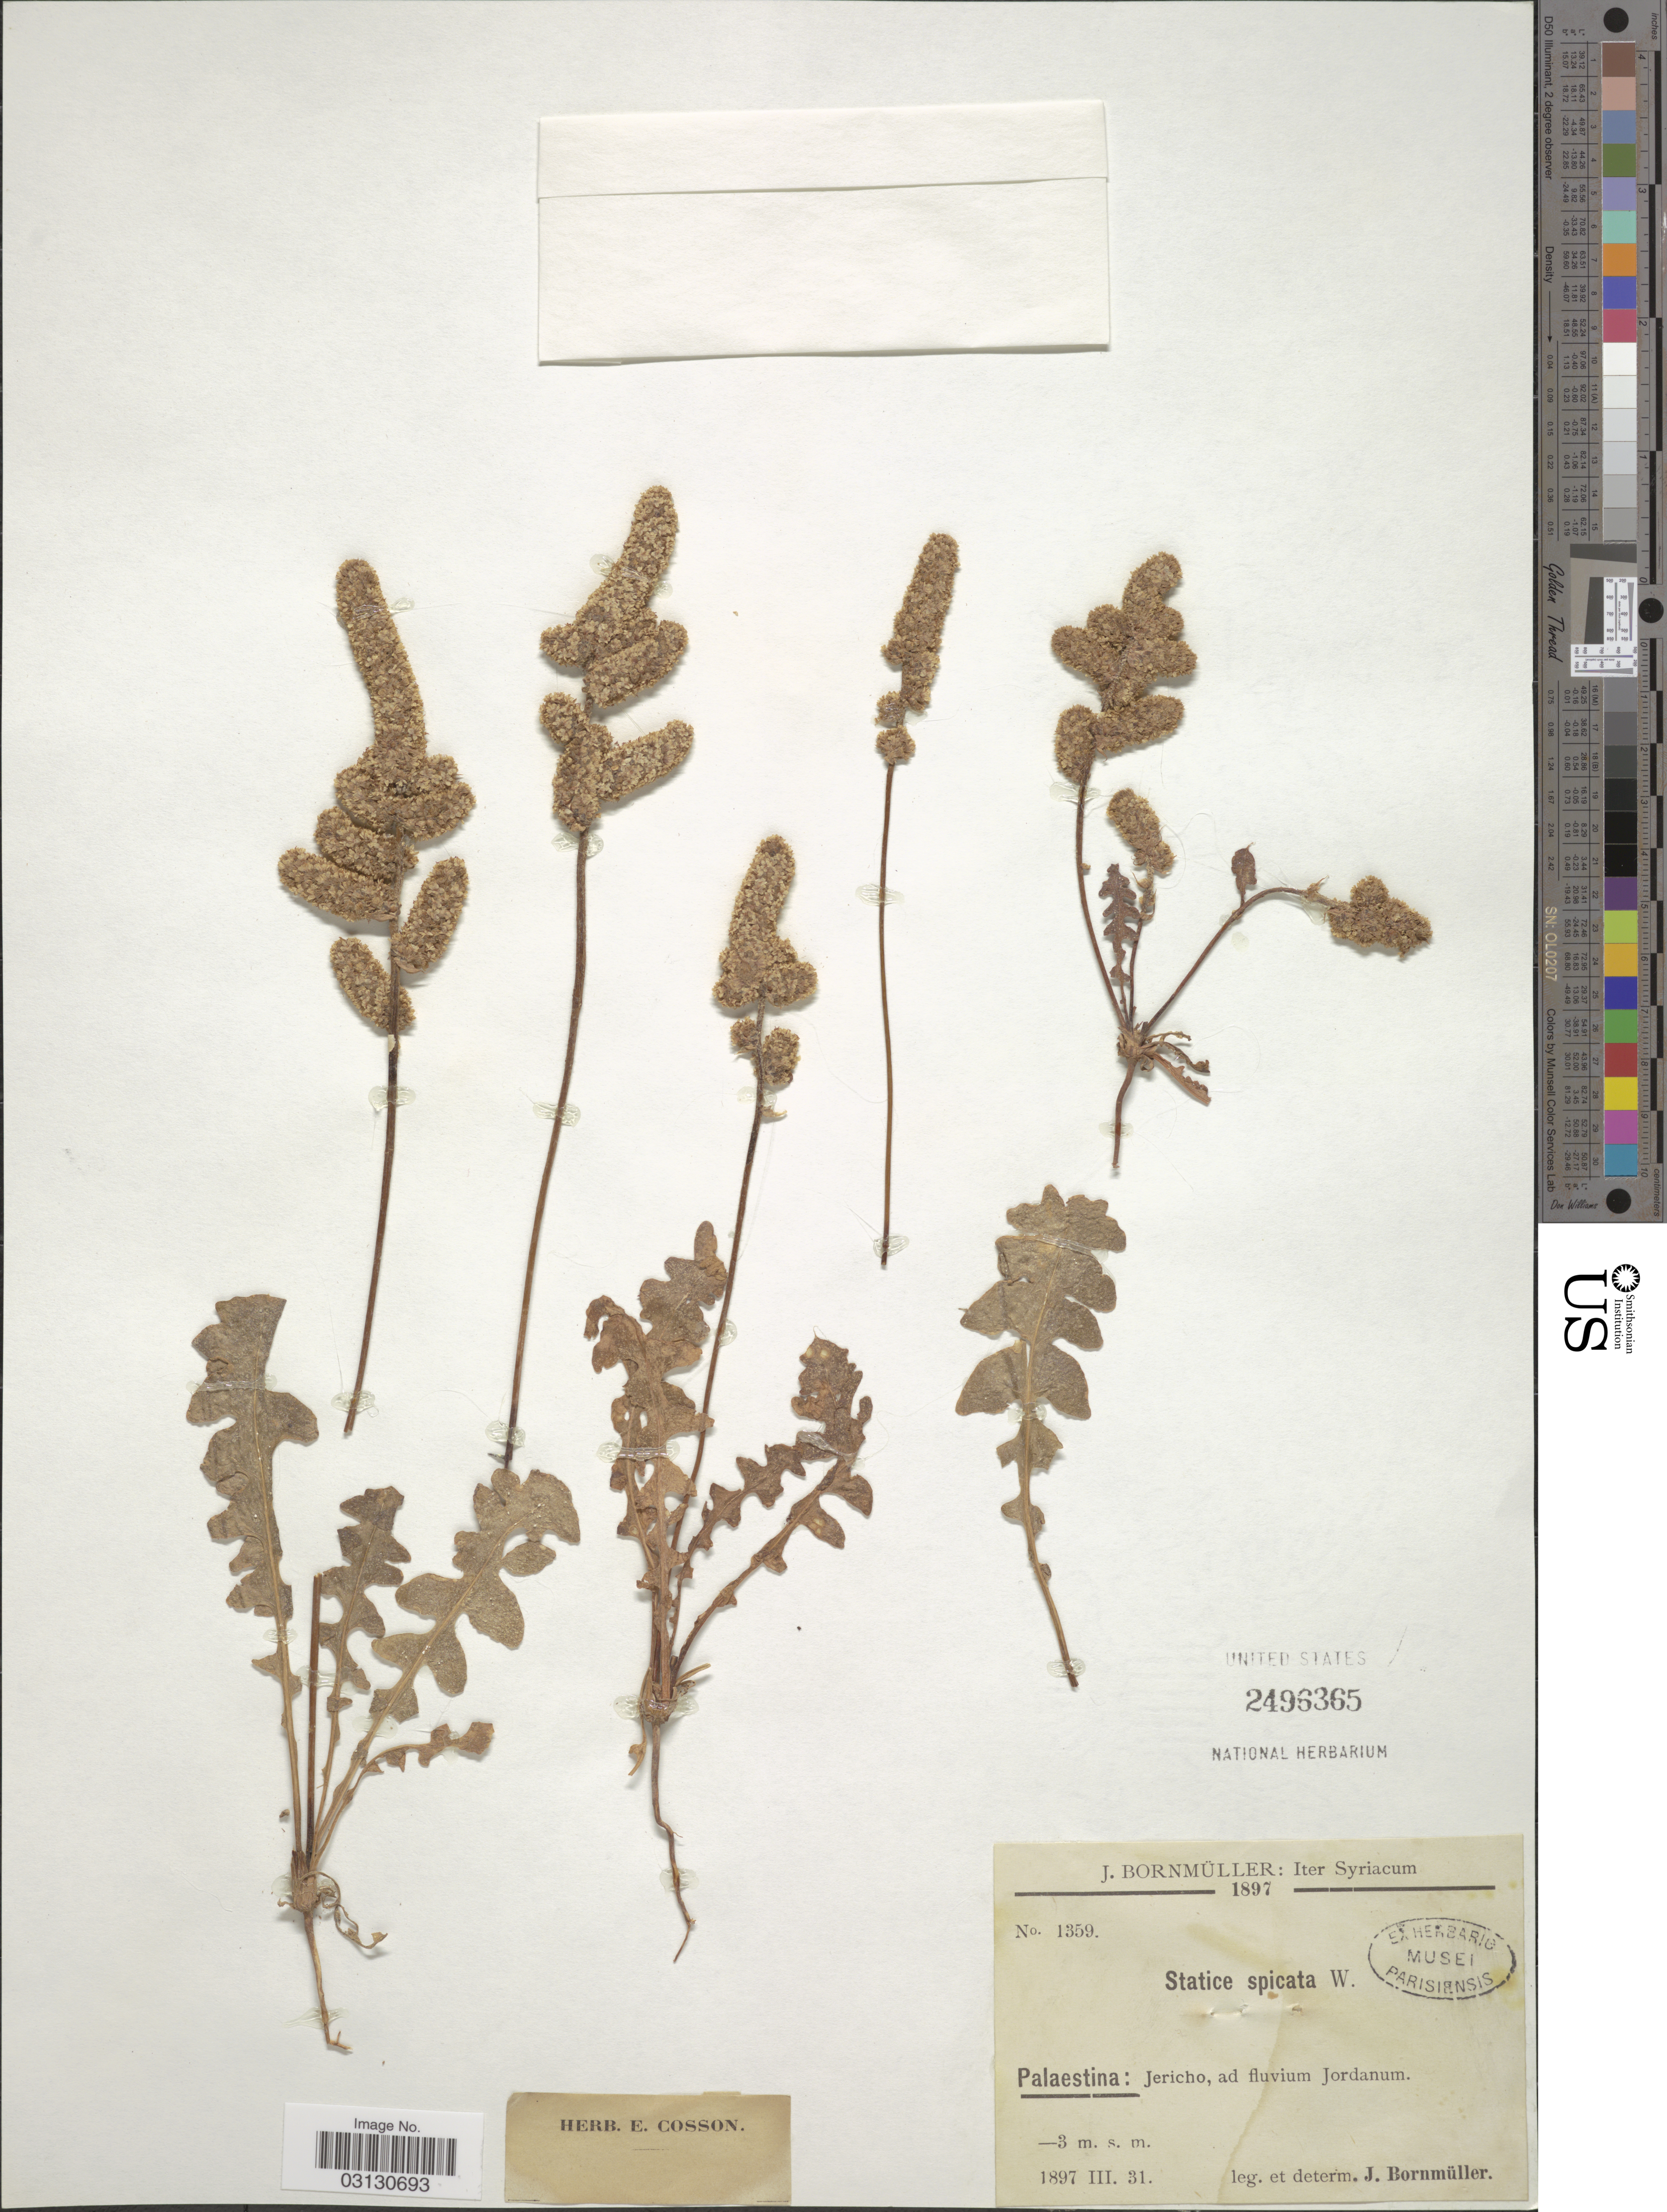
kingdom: Plantae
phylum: Tracheophyta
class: Magnoliopsida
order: Caryophyllales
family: Plumbaginaceae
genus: Psylliostachys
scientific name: Psylliostachys spicatus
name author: (Willd.) Nevski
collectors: J. Bornmüller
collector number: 1359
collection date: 1897-03-31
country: Israel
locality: Iter Syriacum, Palaestina: Jericho, ad fluvium Jordanum.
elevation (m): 3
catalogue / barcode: US 2496365